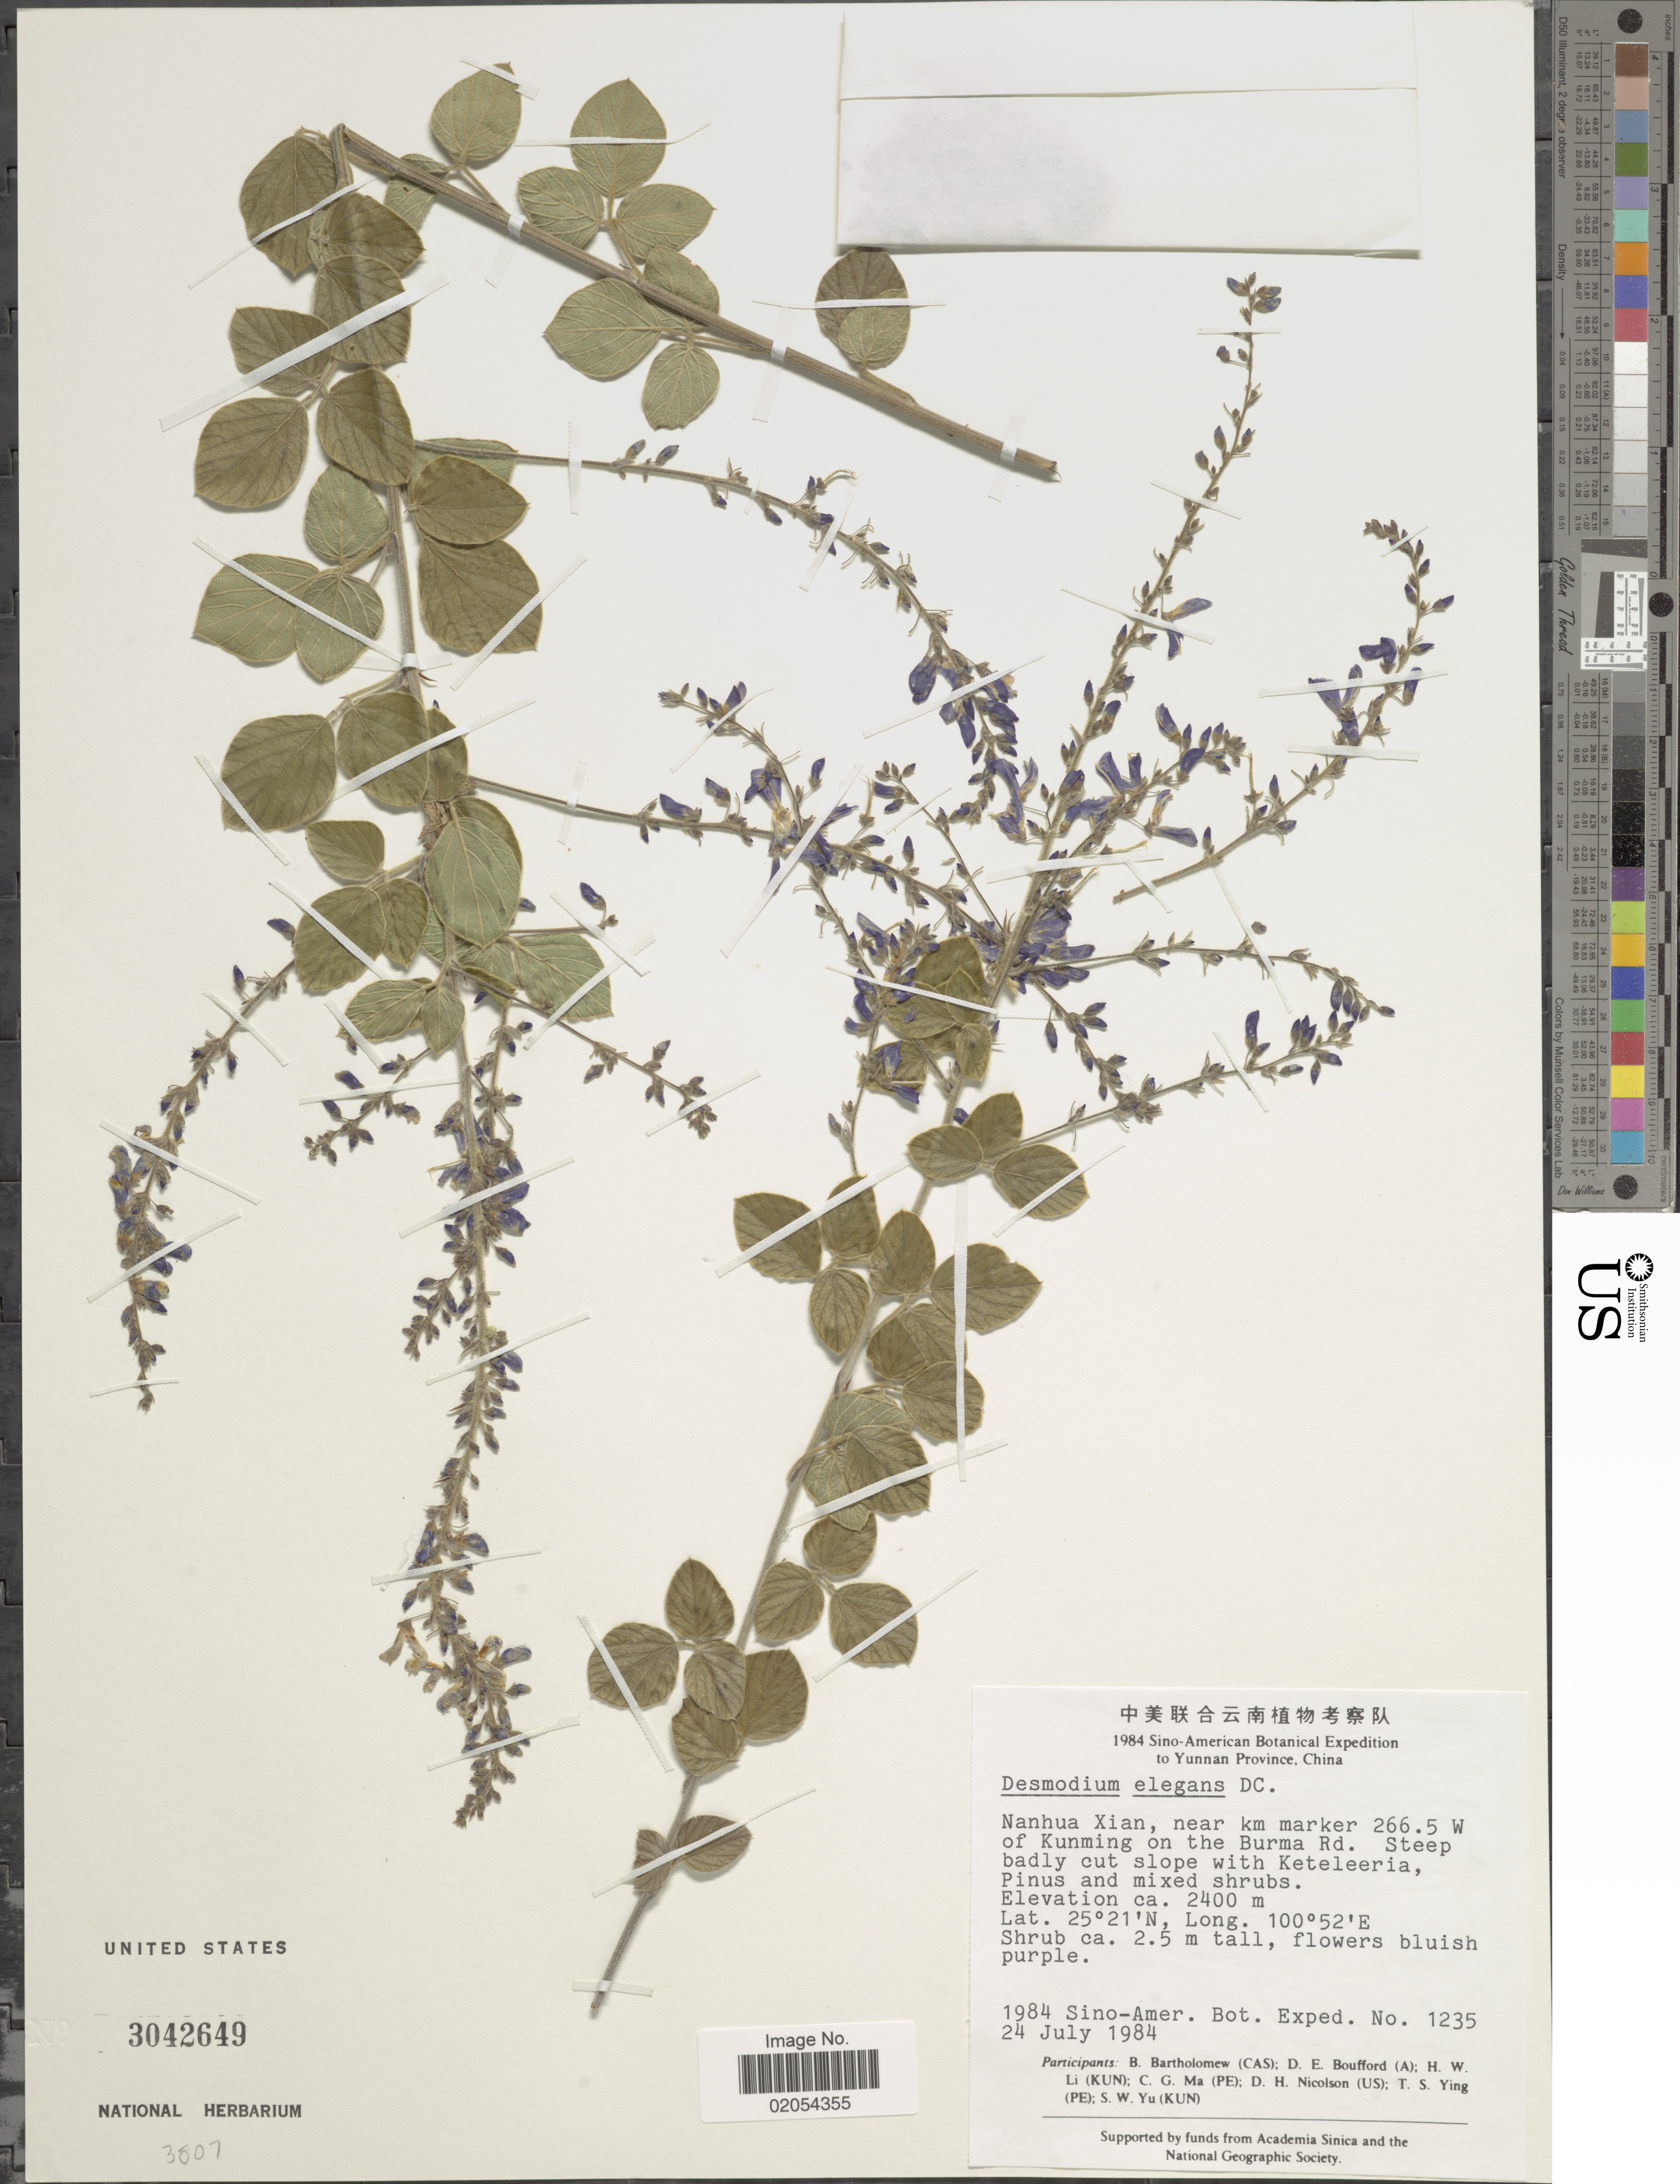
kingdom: Plantae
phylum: Tracheophyta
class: Magnoliopsida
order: Fabales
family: Fabaceae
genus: Sunhangia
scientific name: Sunhangia elegans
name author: (DC.) H. Ohashi & K. Ohashi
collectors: Sino-Amer. Bot. Exped. 1984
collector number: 1235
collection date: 1984-07-24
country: China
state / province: Yunnan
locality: Yunnan Province, Nanhua Xian, near km marker 266.5 W of Kunming on the Burma Rd.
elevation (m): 2400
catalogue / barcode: US 3042649